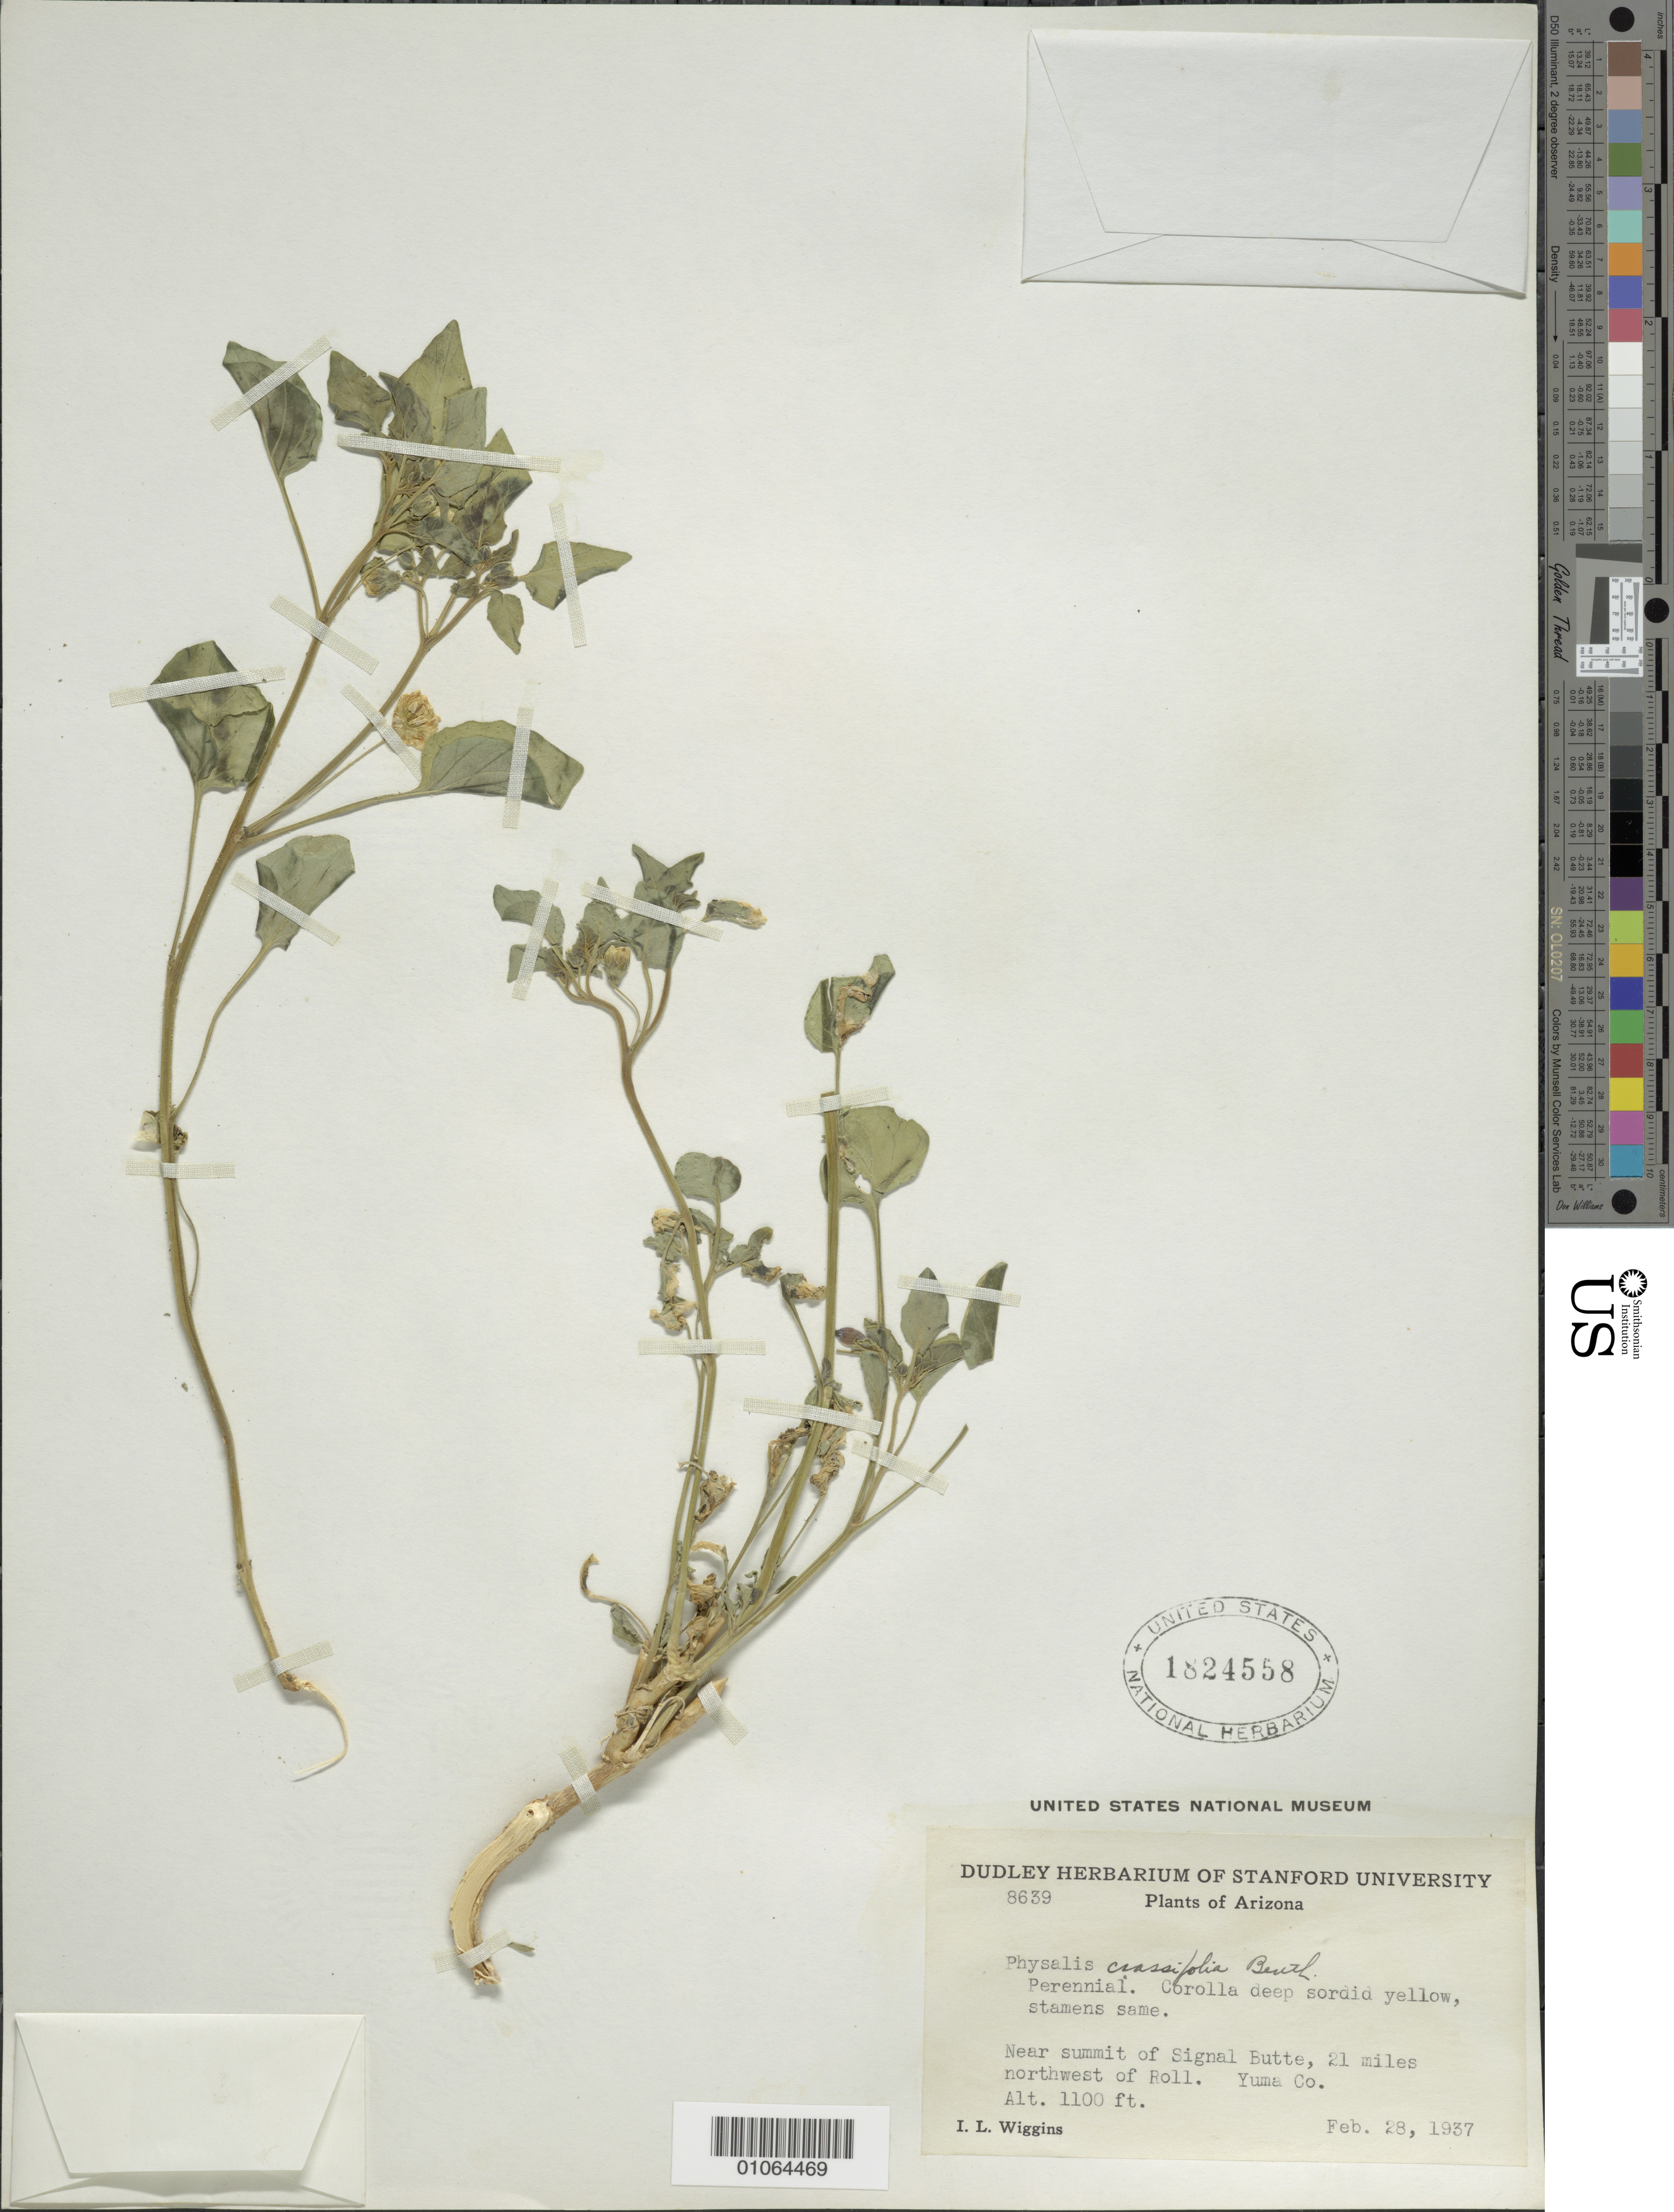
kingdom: Plantae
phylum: Tracheophyta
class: Magnoliopsida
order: Solanales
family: Solanaceae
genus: Physalis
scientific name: Physalis crassifolia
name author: Benth.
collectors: I. L. Wiggins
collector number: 8639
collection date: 1937-02-28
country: United States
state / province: Arizona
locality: Near summit of Signal Butte, 21 miles northwest of Roll. Yuma Co.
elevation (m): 335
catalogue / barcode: US 1824558